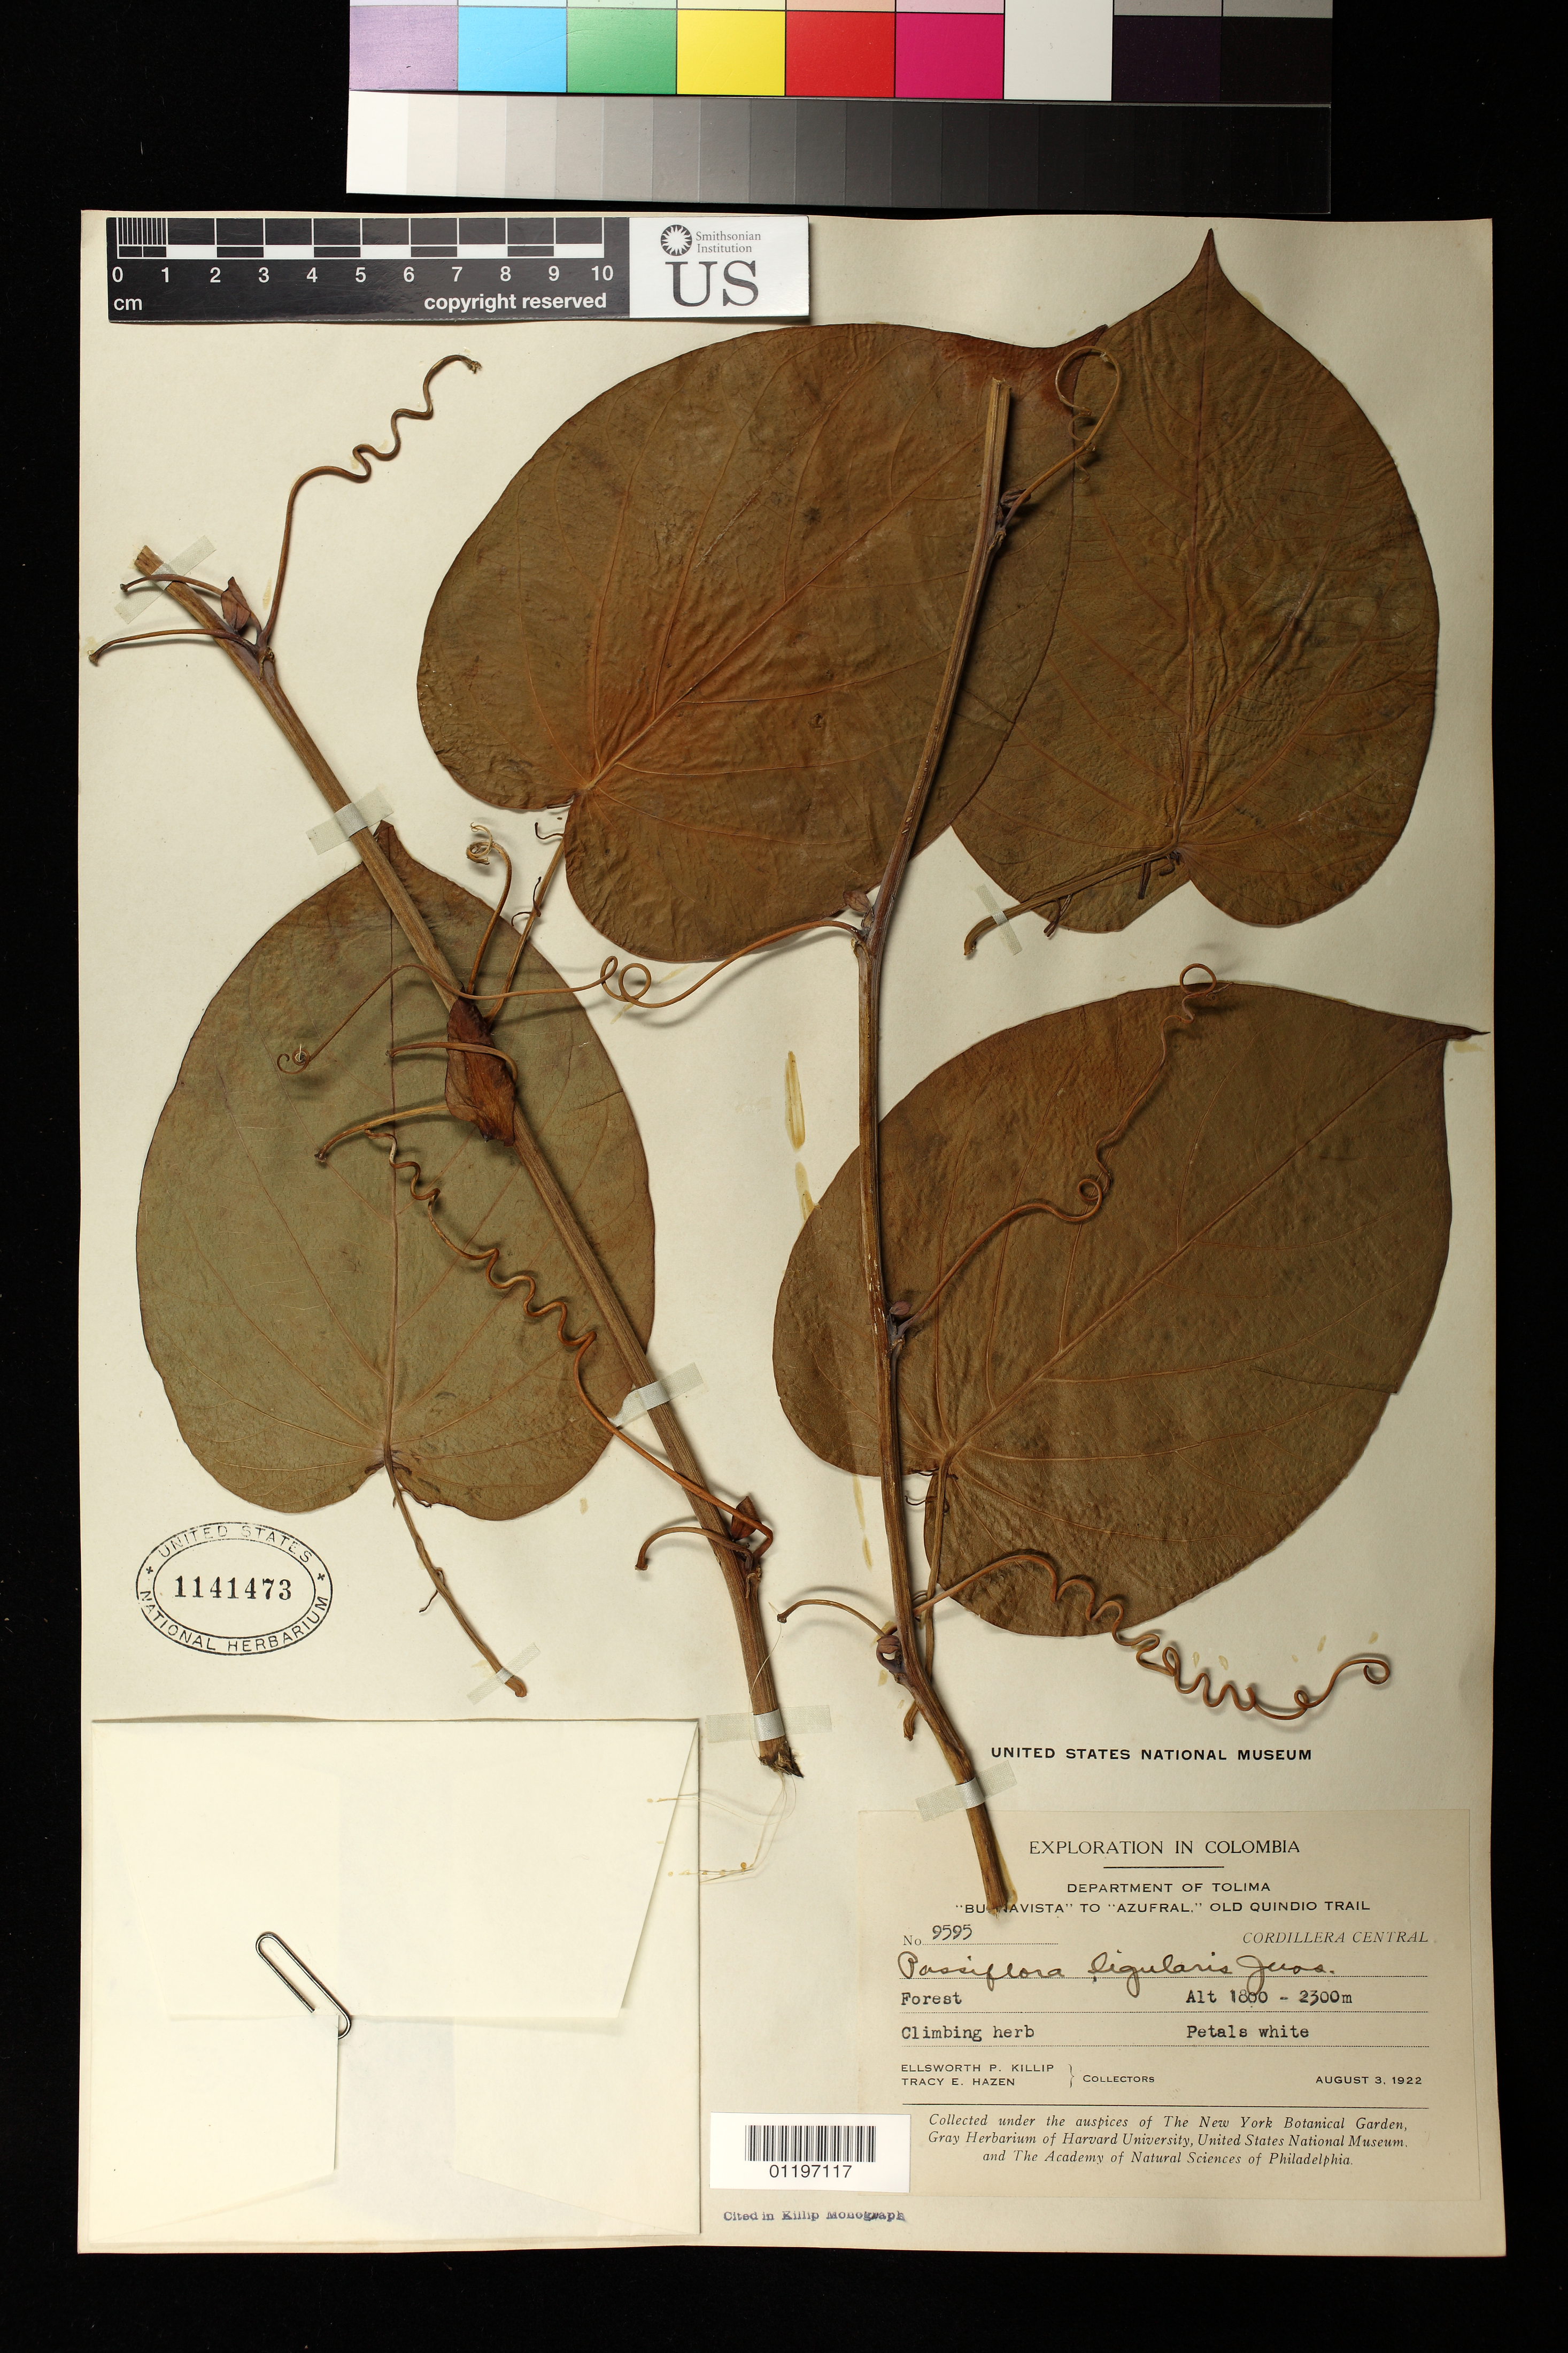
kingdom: Plantae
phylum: Tracheophyta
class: Magnoliopsida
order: Malpighiales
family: Passifloraceae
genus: Passiflora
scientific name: Passiflora ligularis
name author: Juss.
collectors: E. P. Killip & T. E. Hazen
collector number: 9595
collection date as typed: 08 Mar 1922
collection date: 1922-03-08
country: Colombia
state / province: Tolima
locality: Cordillera Central. "Buenavista" to "Azufral", Old Quindio Trail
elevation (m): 1800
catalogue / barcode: US 1141473